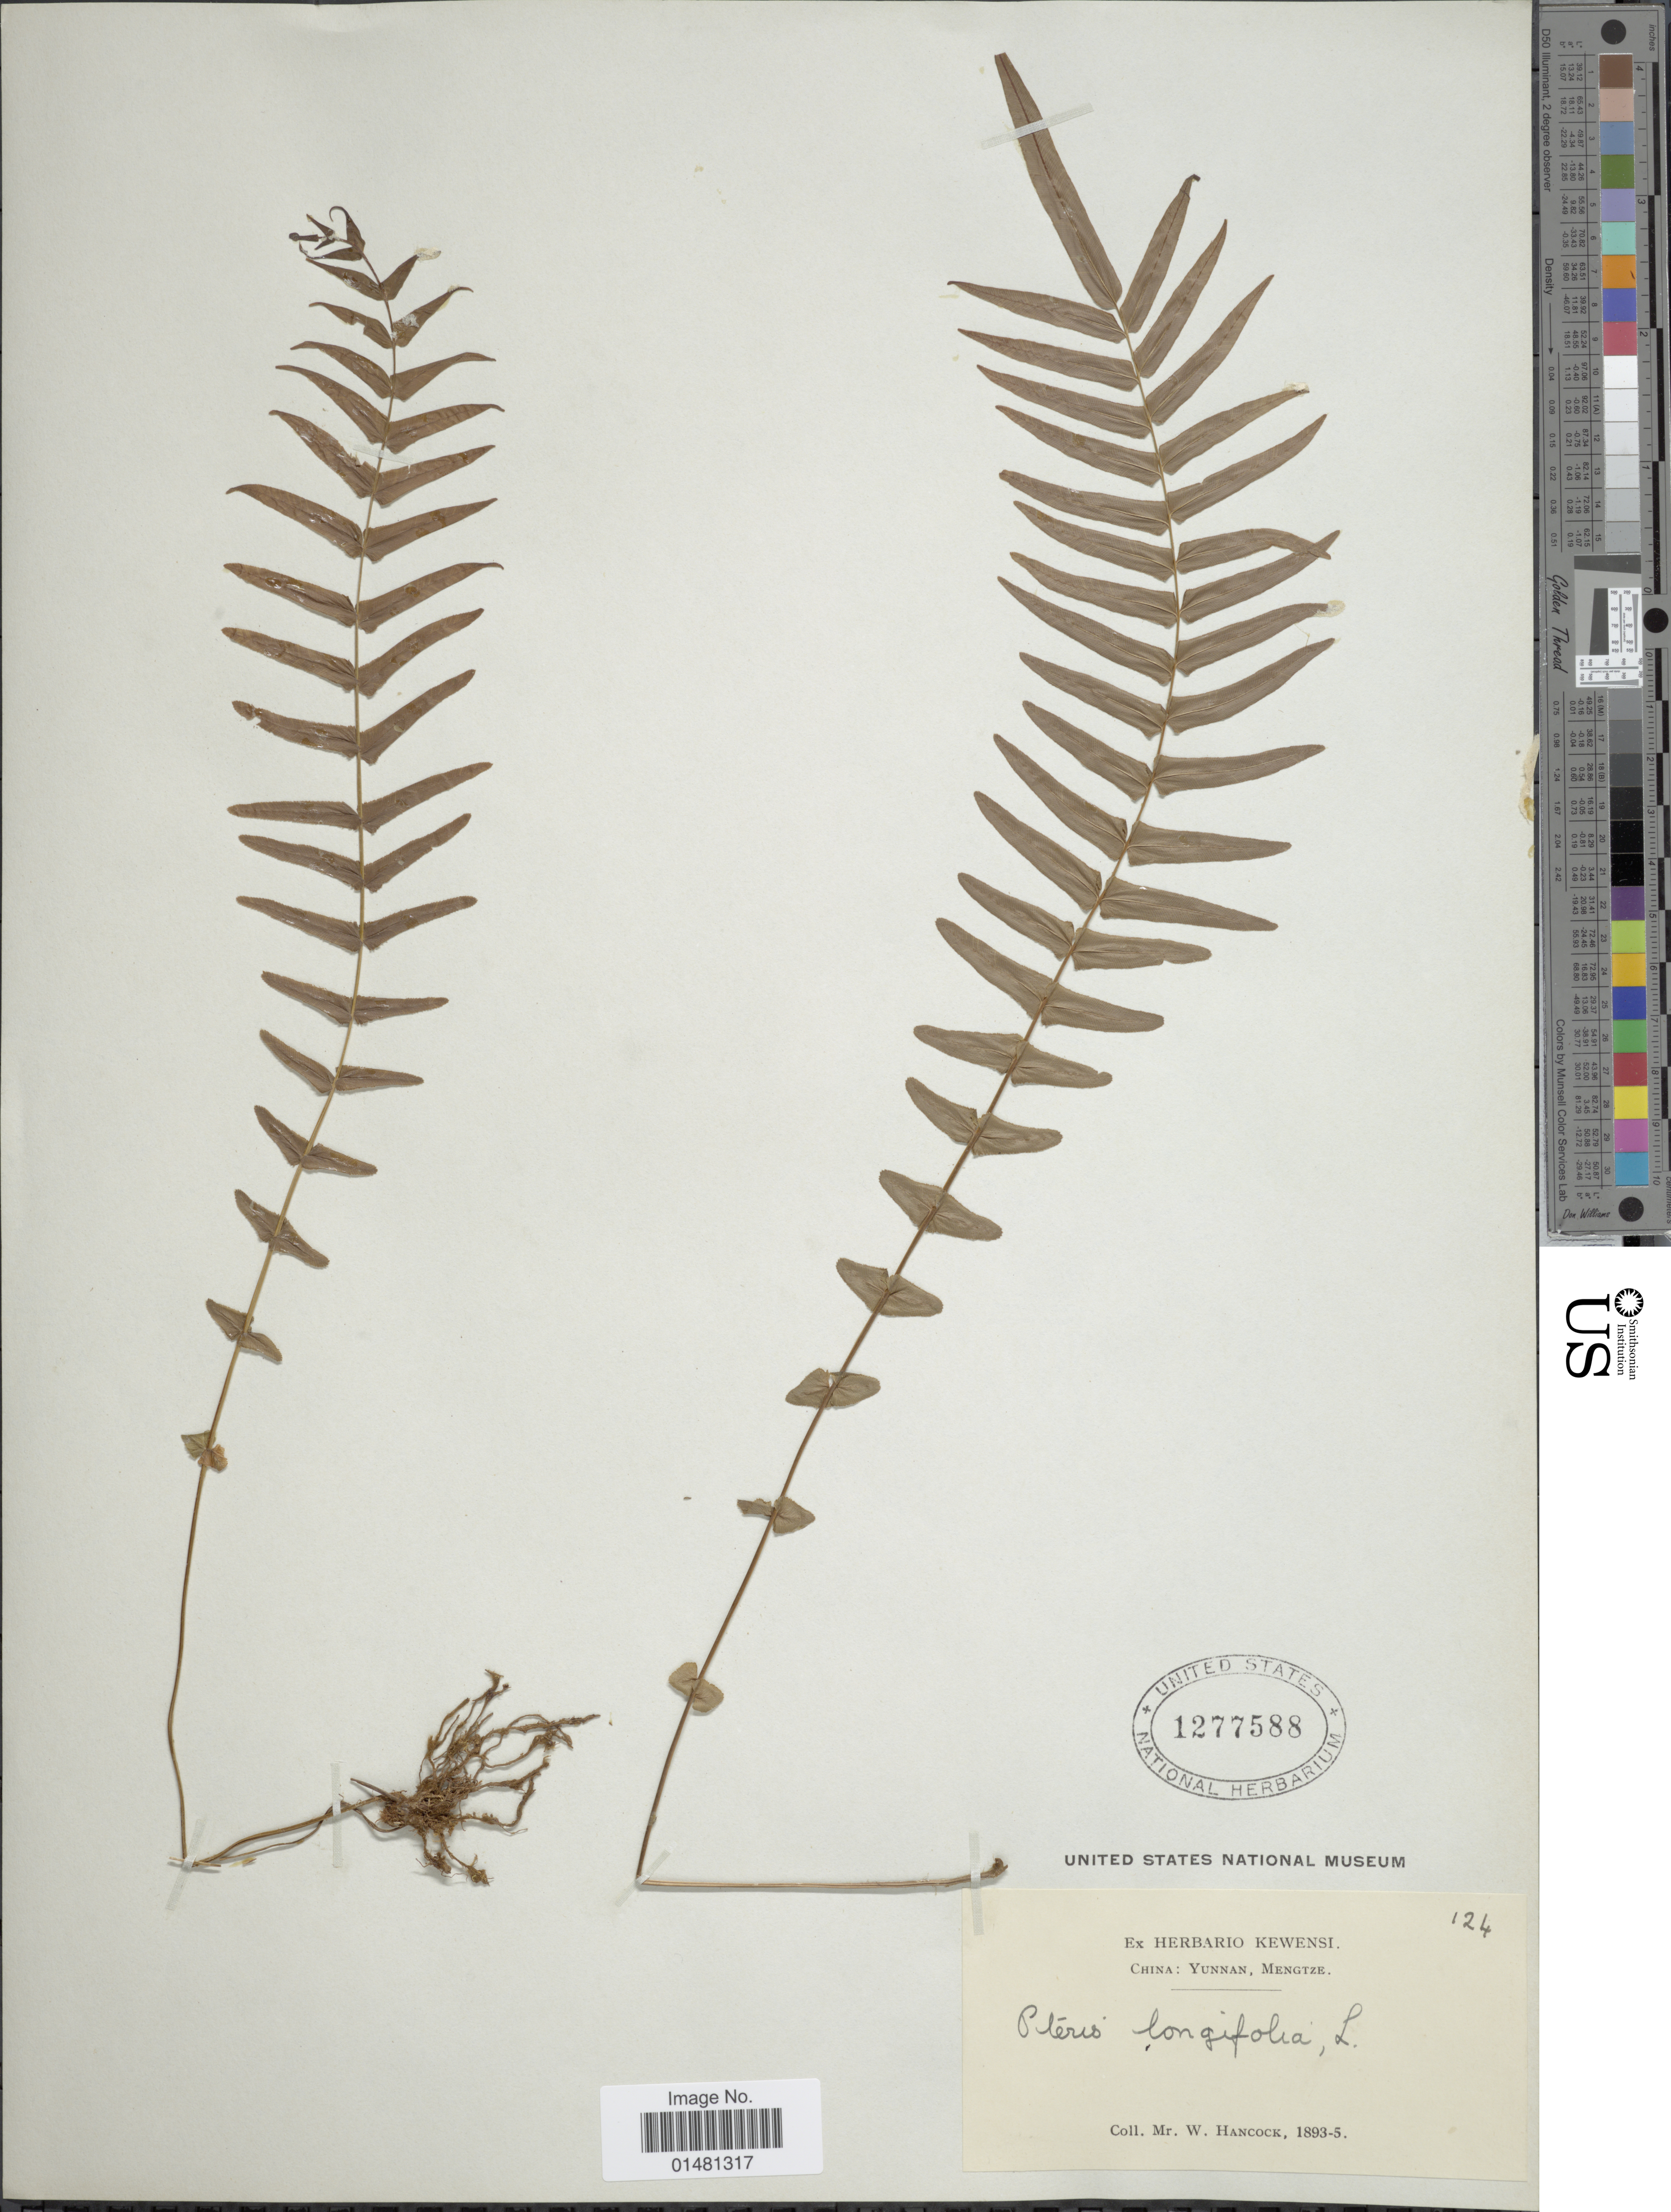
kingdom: Plantae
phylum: Tracheophyta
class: Polypodiopsida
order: Polypodiales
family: Pteridaceae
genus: Pteris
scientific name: Pteris vittata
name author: L.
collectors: W. Hancock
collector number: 124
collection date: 1893/1895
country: China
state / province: Yunnan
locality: Mengtze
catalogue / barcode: US 1277588